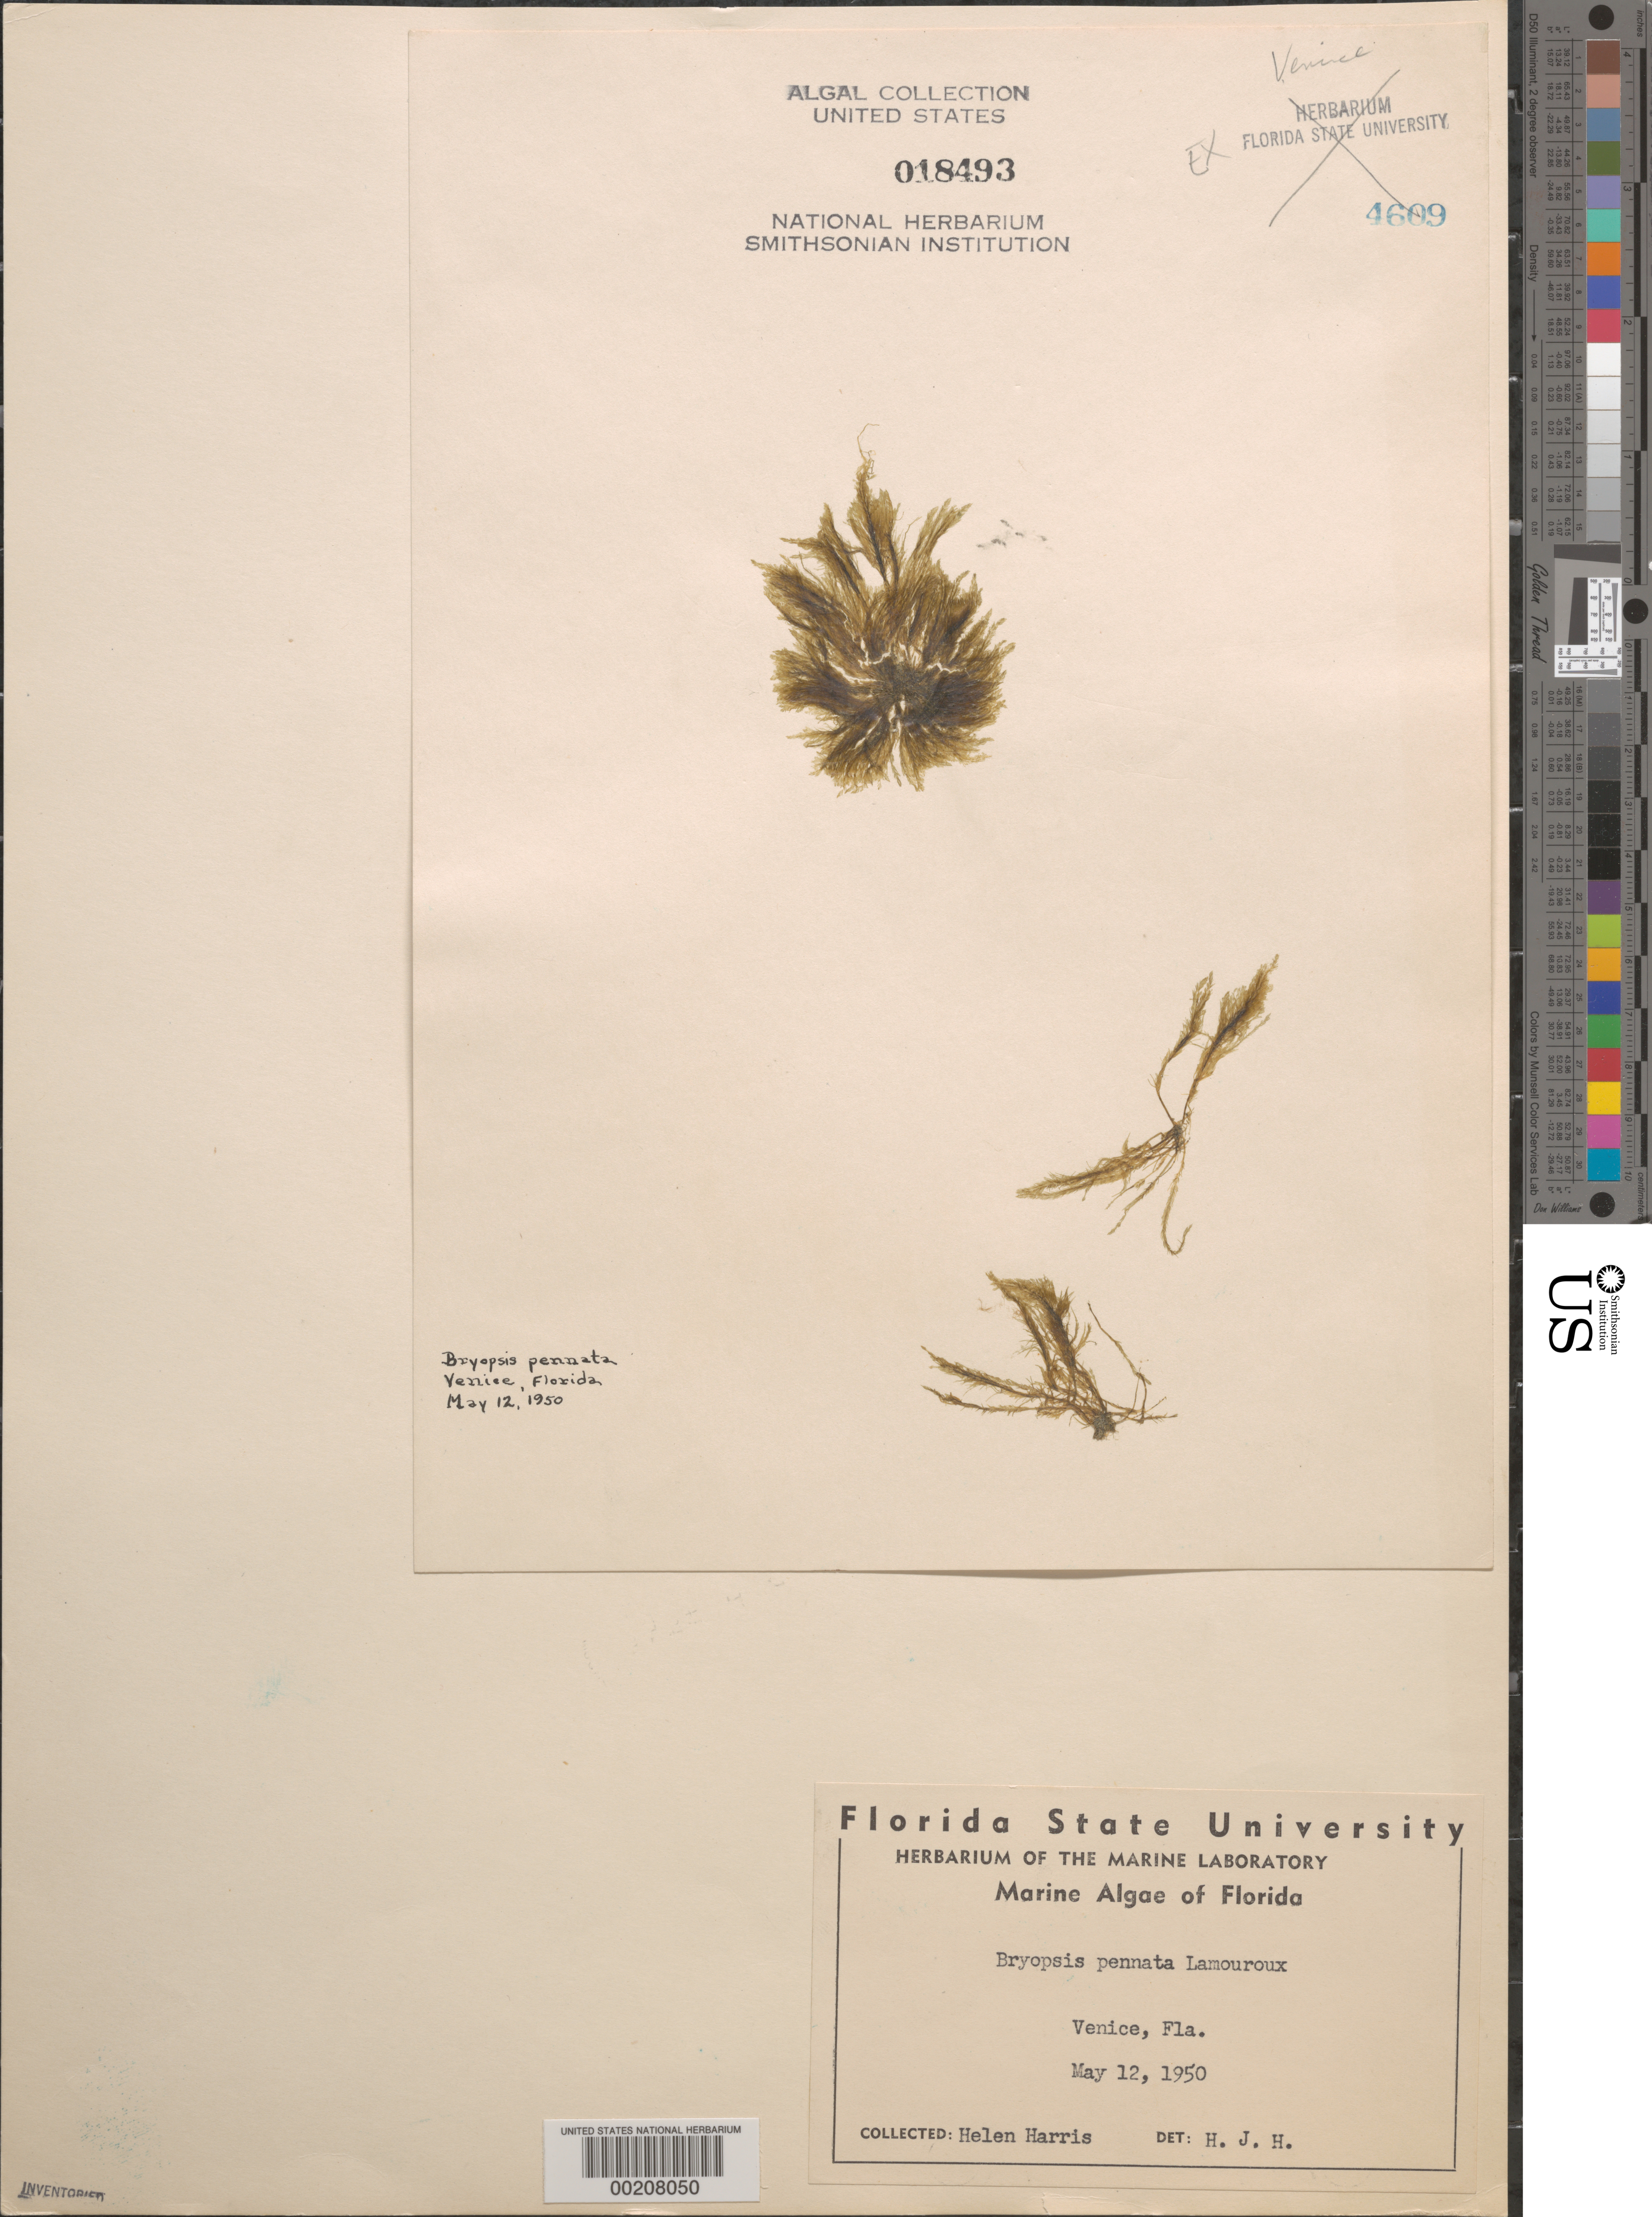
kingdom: Plantae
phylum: Chlorophyta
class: Ulvophyceae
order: Bryopsidales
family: Bryopsidaceae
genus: Bryopsis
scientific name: Bryopsis pennata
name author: J.V.Lamouroux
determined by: Humm, Harold J.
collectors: H. Harris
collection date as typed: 12 May 1950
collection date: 1950-05-12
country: United States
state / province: Florida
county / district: Sarasota County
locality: Venice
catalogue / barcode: US 18493